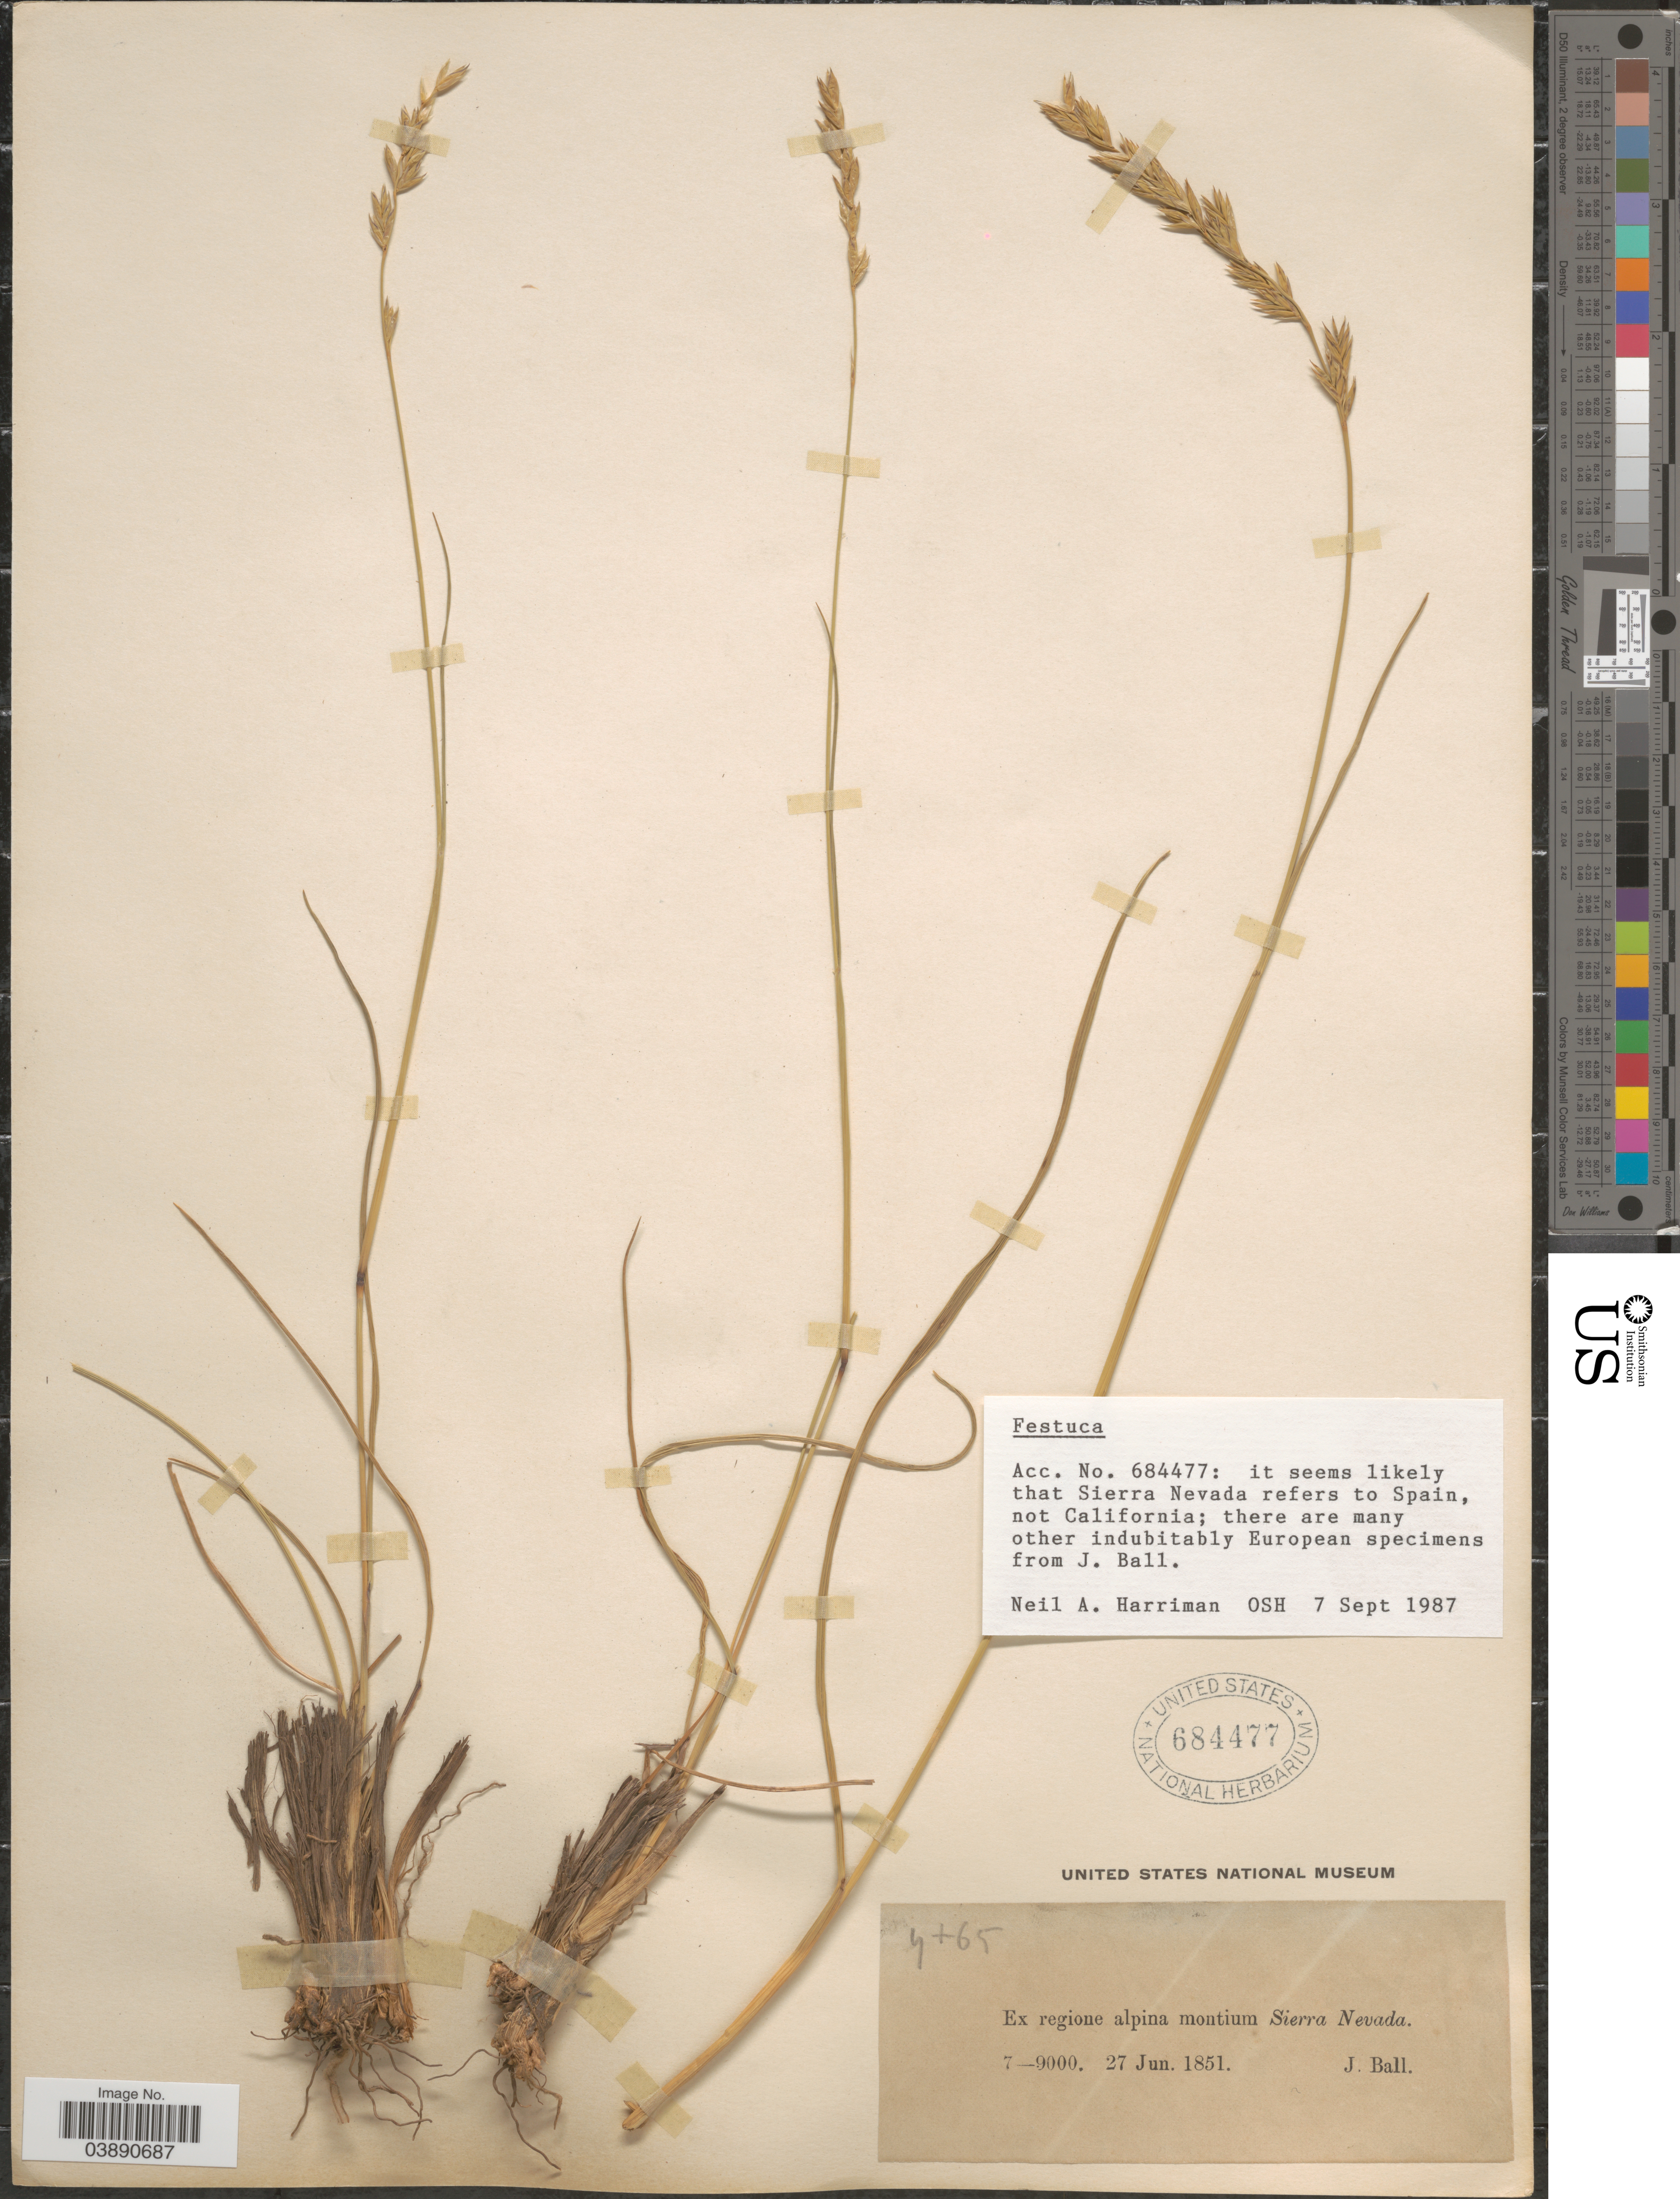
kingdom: Plantae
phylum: Tracheophyta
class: Liliopsida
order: Poales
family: Poaceae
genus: Festuca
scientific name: Festuca sp.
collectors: J. Ball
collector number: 4+65*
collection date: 1851-06-27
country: Spain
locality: Ex regione alpina montium Sierra Nevada.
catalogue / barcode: US 684477